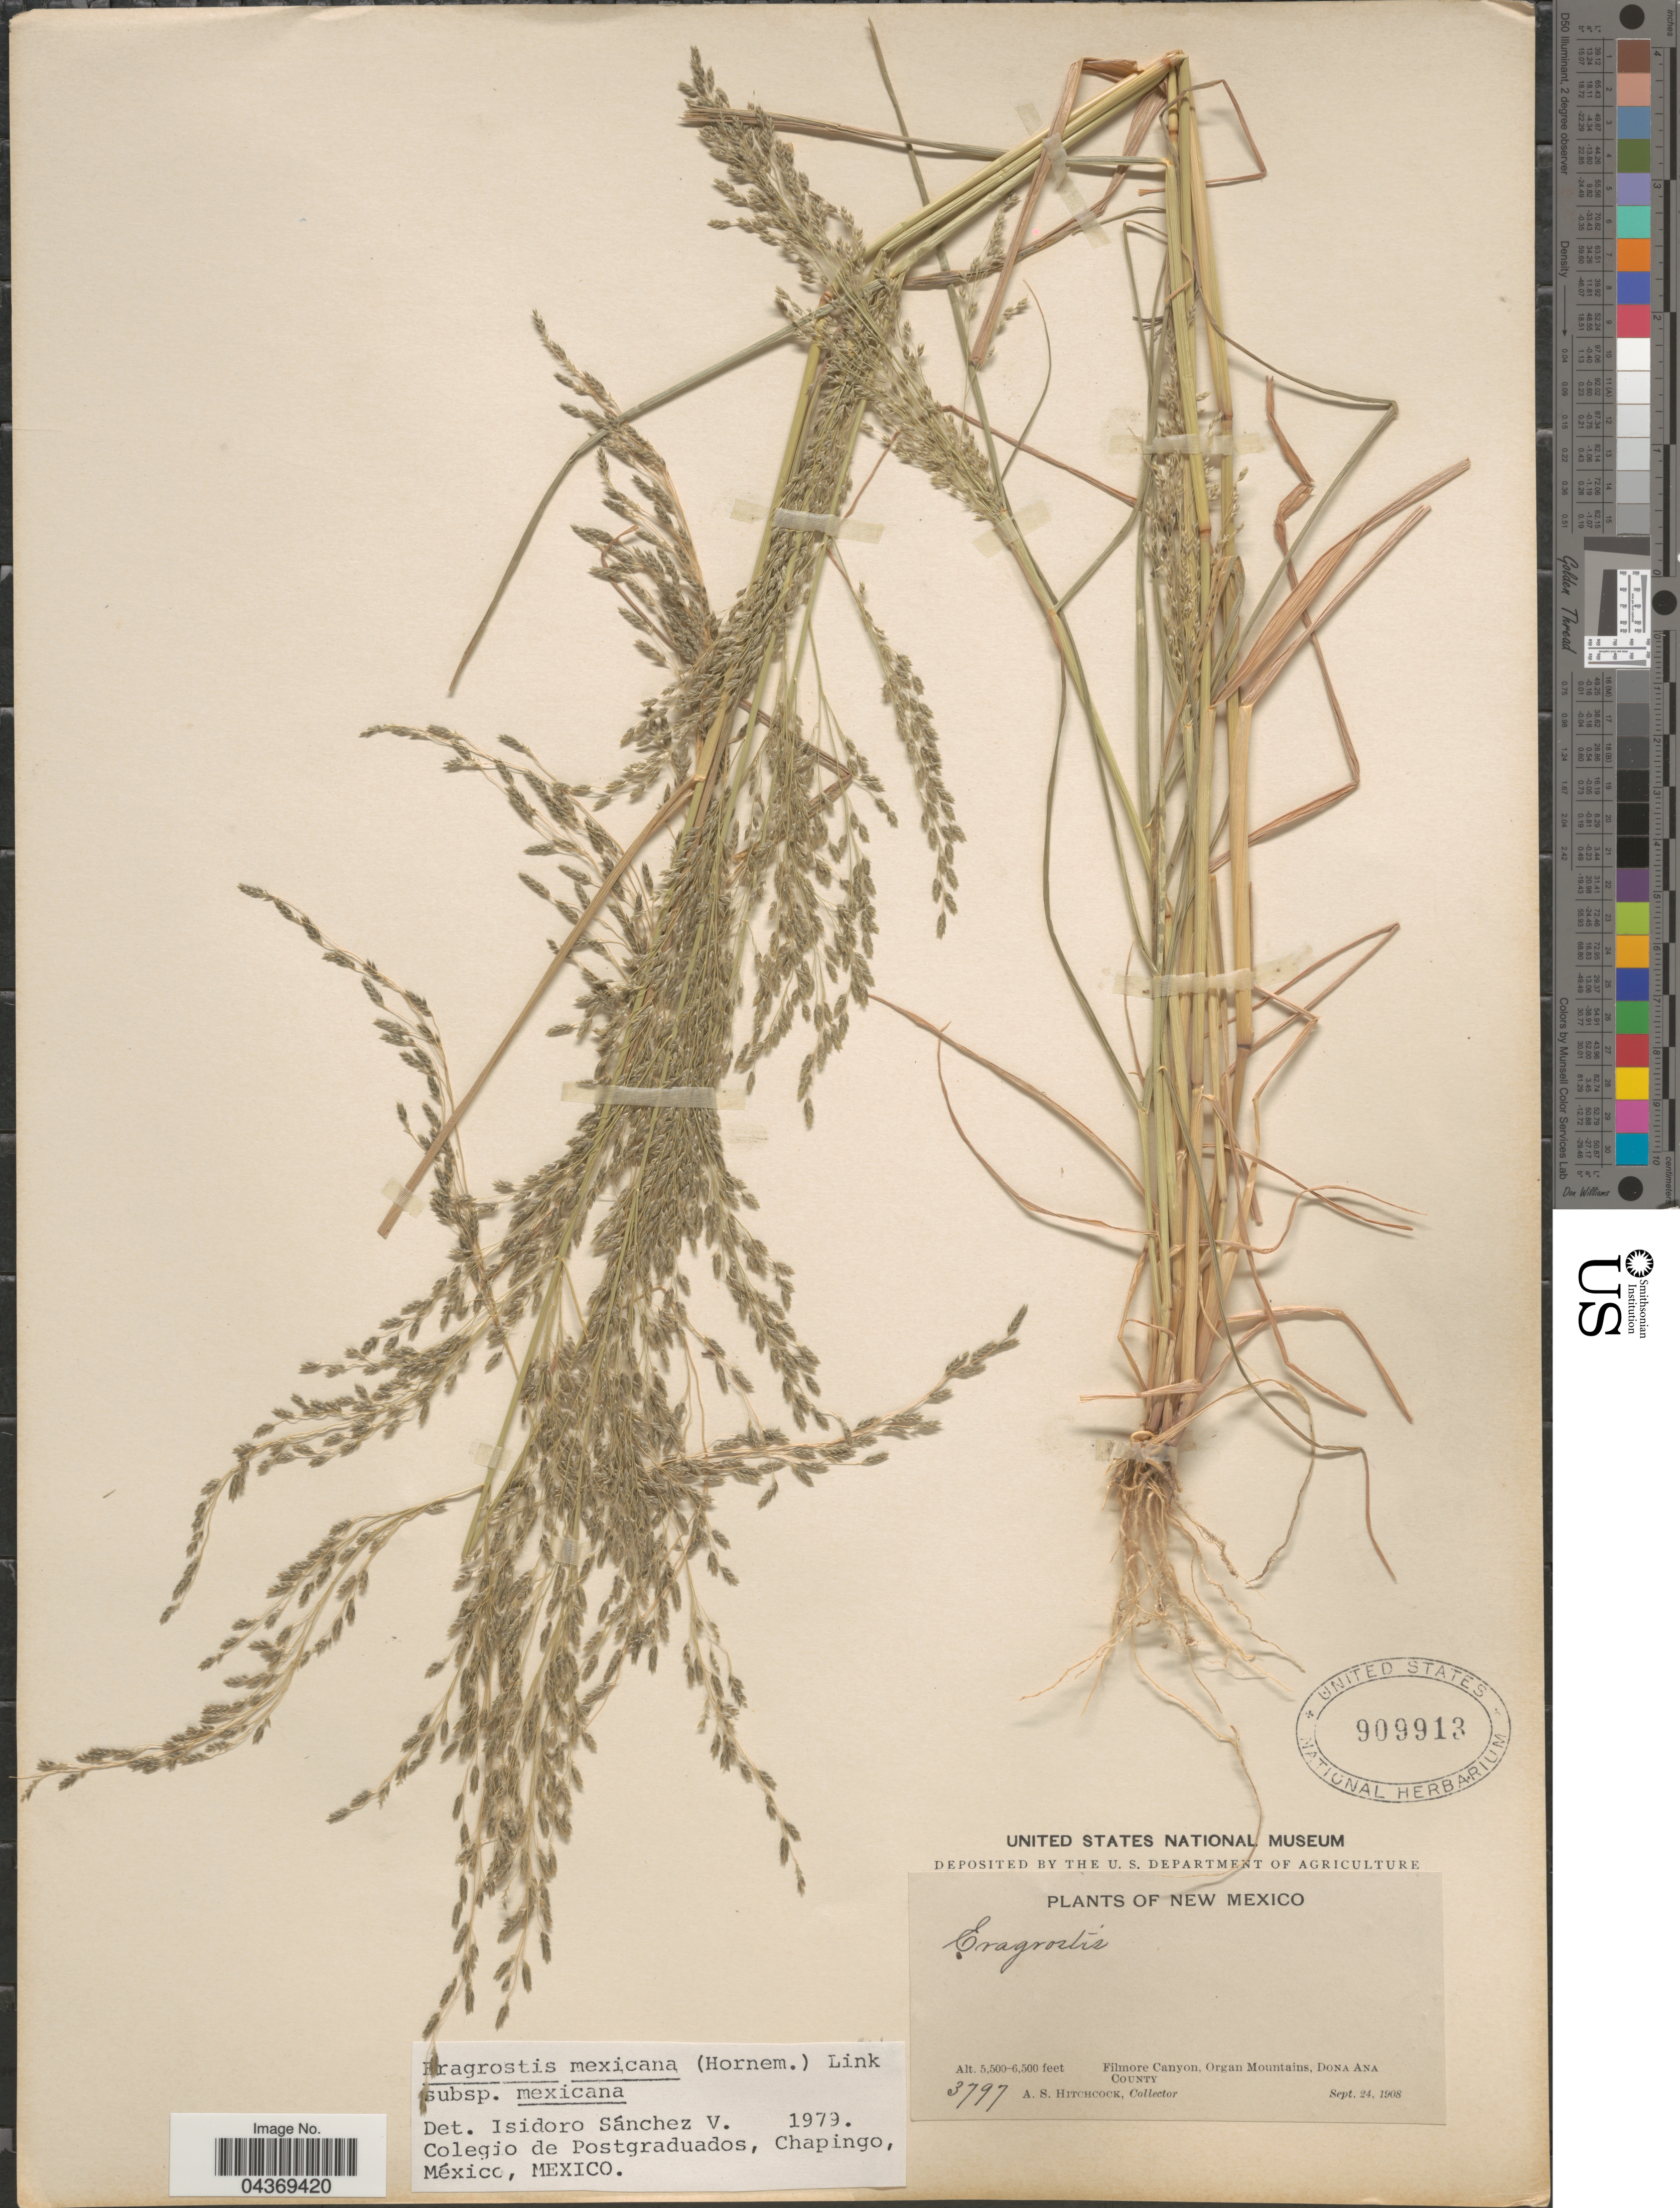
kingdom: Plantae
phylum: Tracheophyta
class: Liliopsida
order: Poales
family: Poaceae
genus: Eragrostis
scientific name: Eragrostis mexicana subsp. mexicana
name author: (Hornem.) Link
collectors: A. S. Hitchcock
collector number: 3797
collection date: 1908-09-24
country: United States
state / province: New Mexico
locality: Filmore Canyon, Organ Mountains, Dona Ana County.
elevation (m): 1676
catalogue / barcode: US 909913